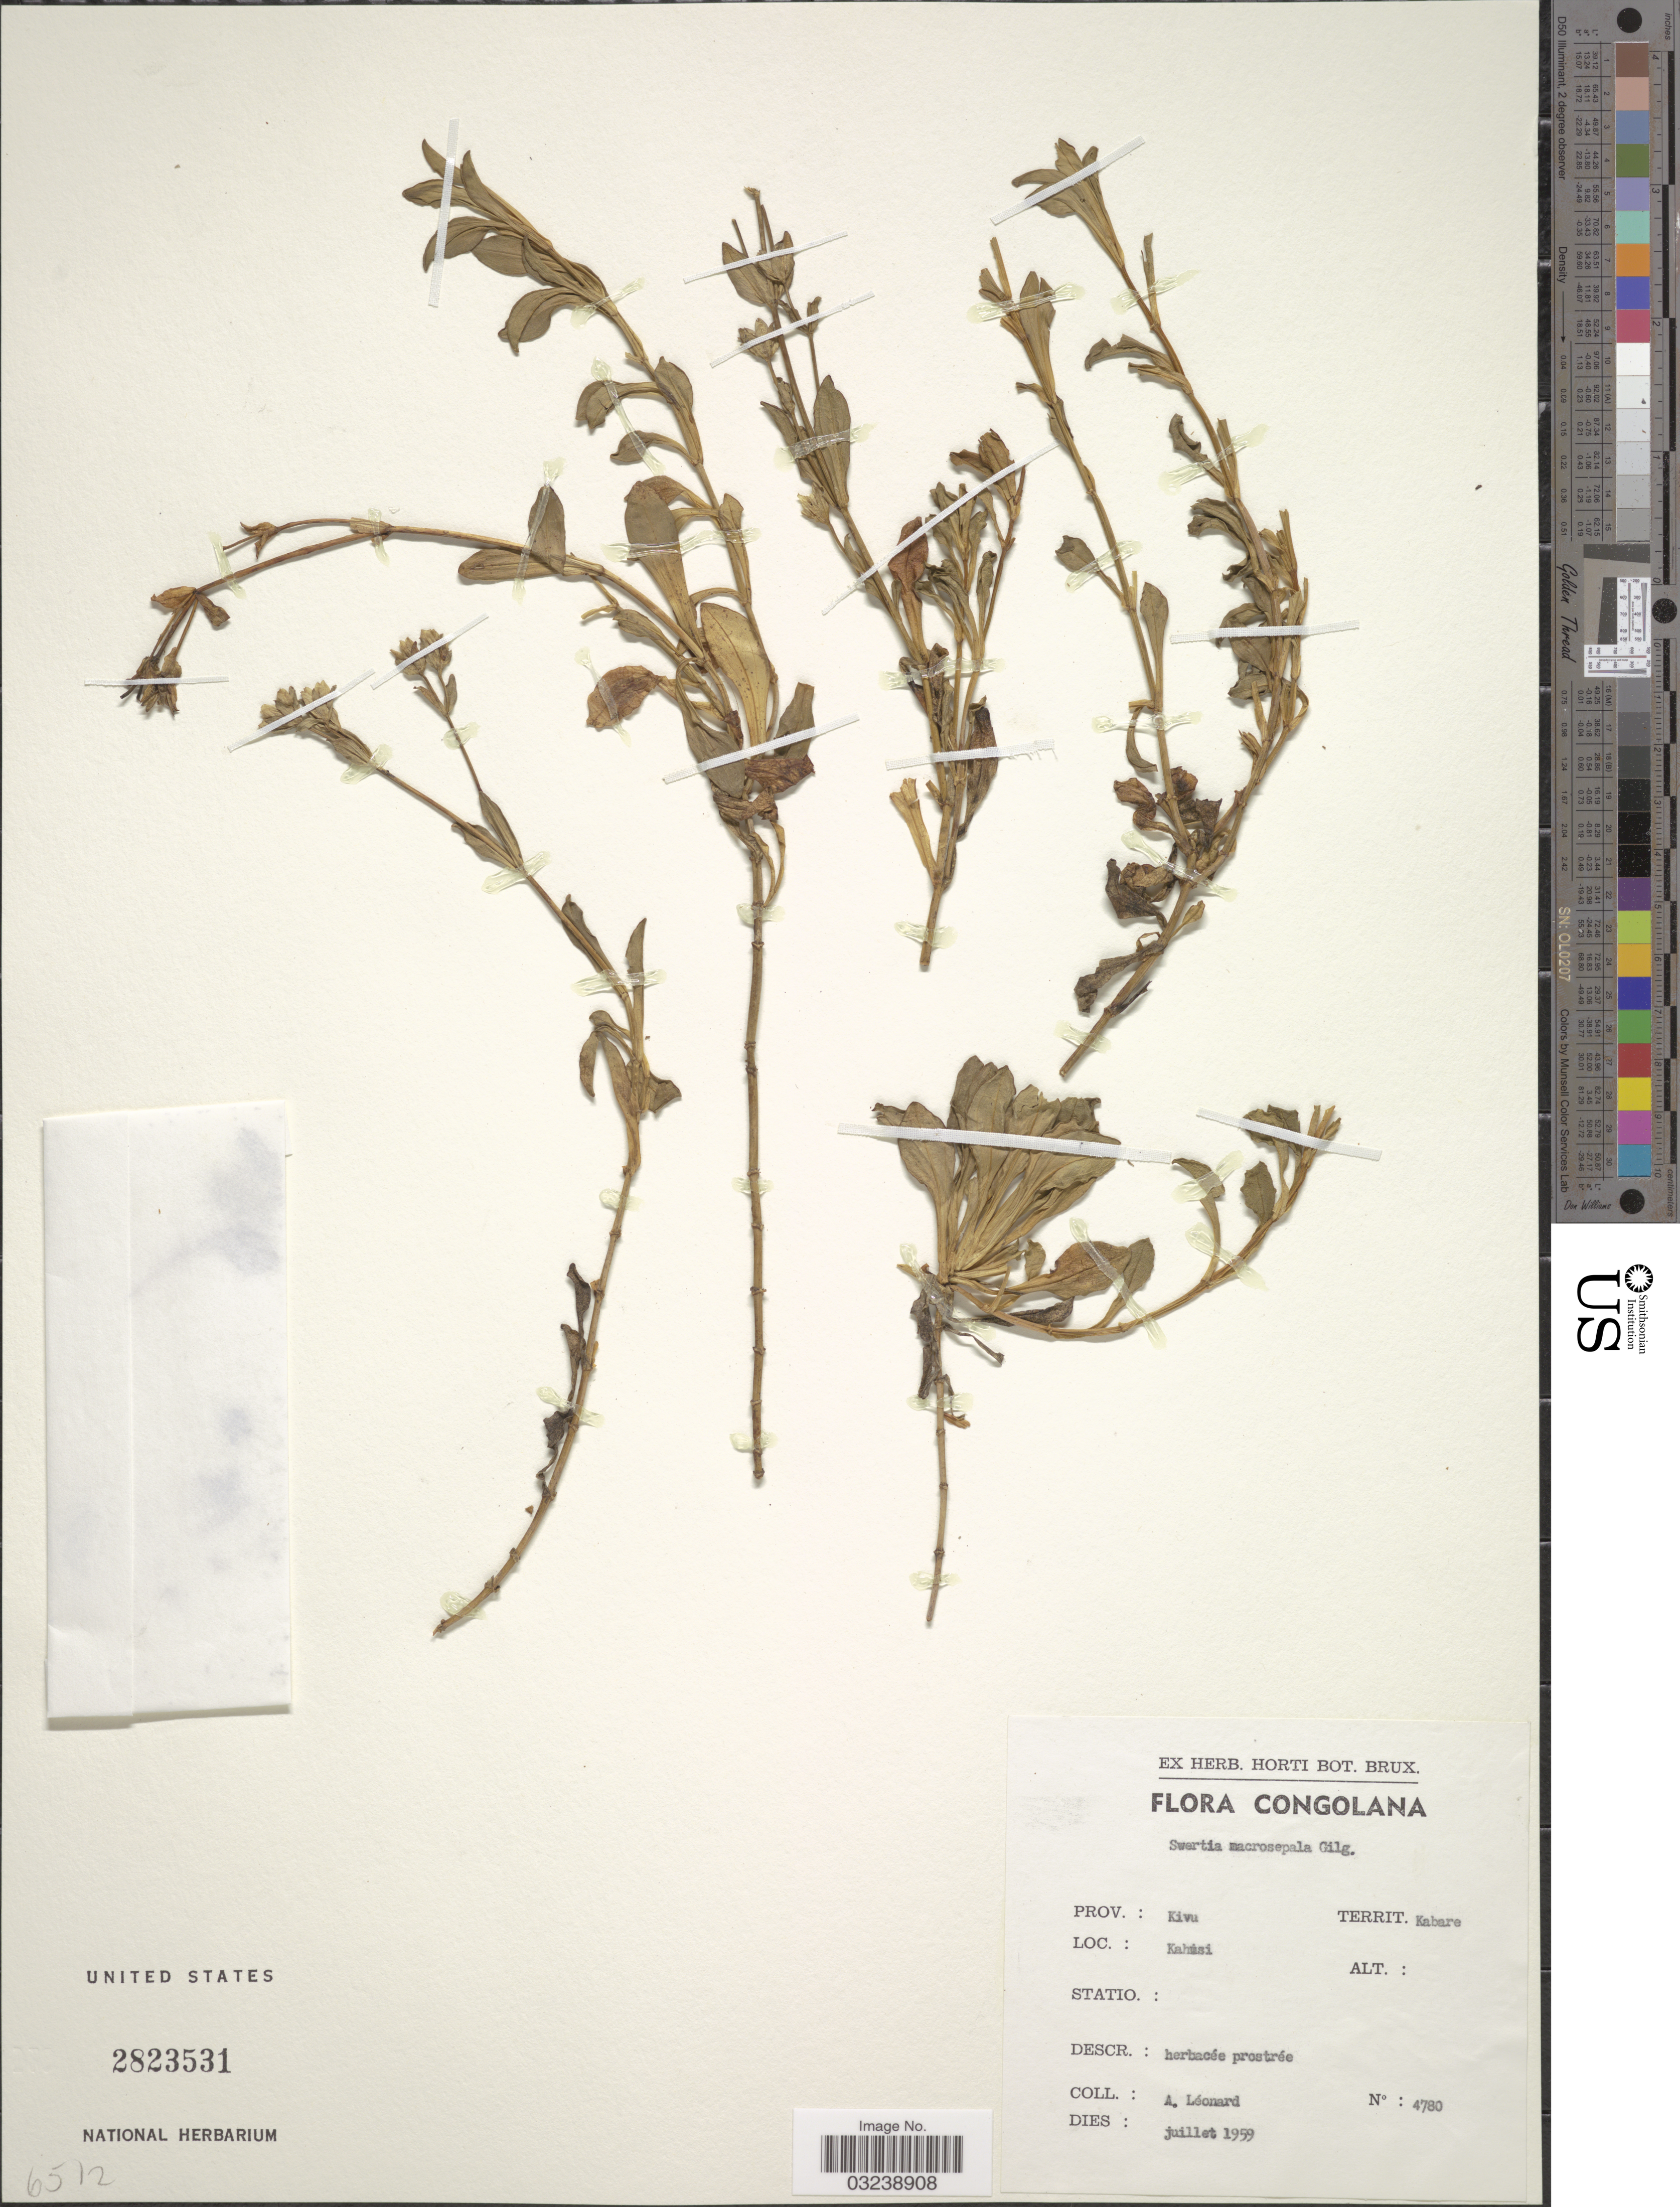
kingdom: Plantae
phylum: Tracheophyta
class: Magnoliopsida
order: Gentianales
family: Gentianaceae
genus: Swertia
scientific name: Swertia macrosepala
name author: Gilg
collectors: A. Leonard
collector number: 4780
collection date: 1959-07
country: Congo, Democratic Republic of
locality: Congolana. Prov.: Kivu. Territ. Kabare. Kahusi.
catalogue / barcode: US 2823531